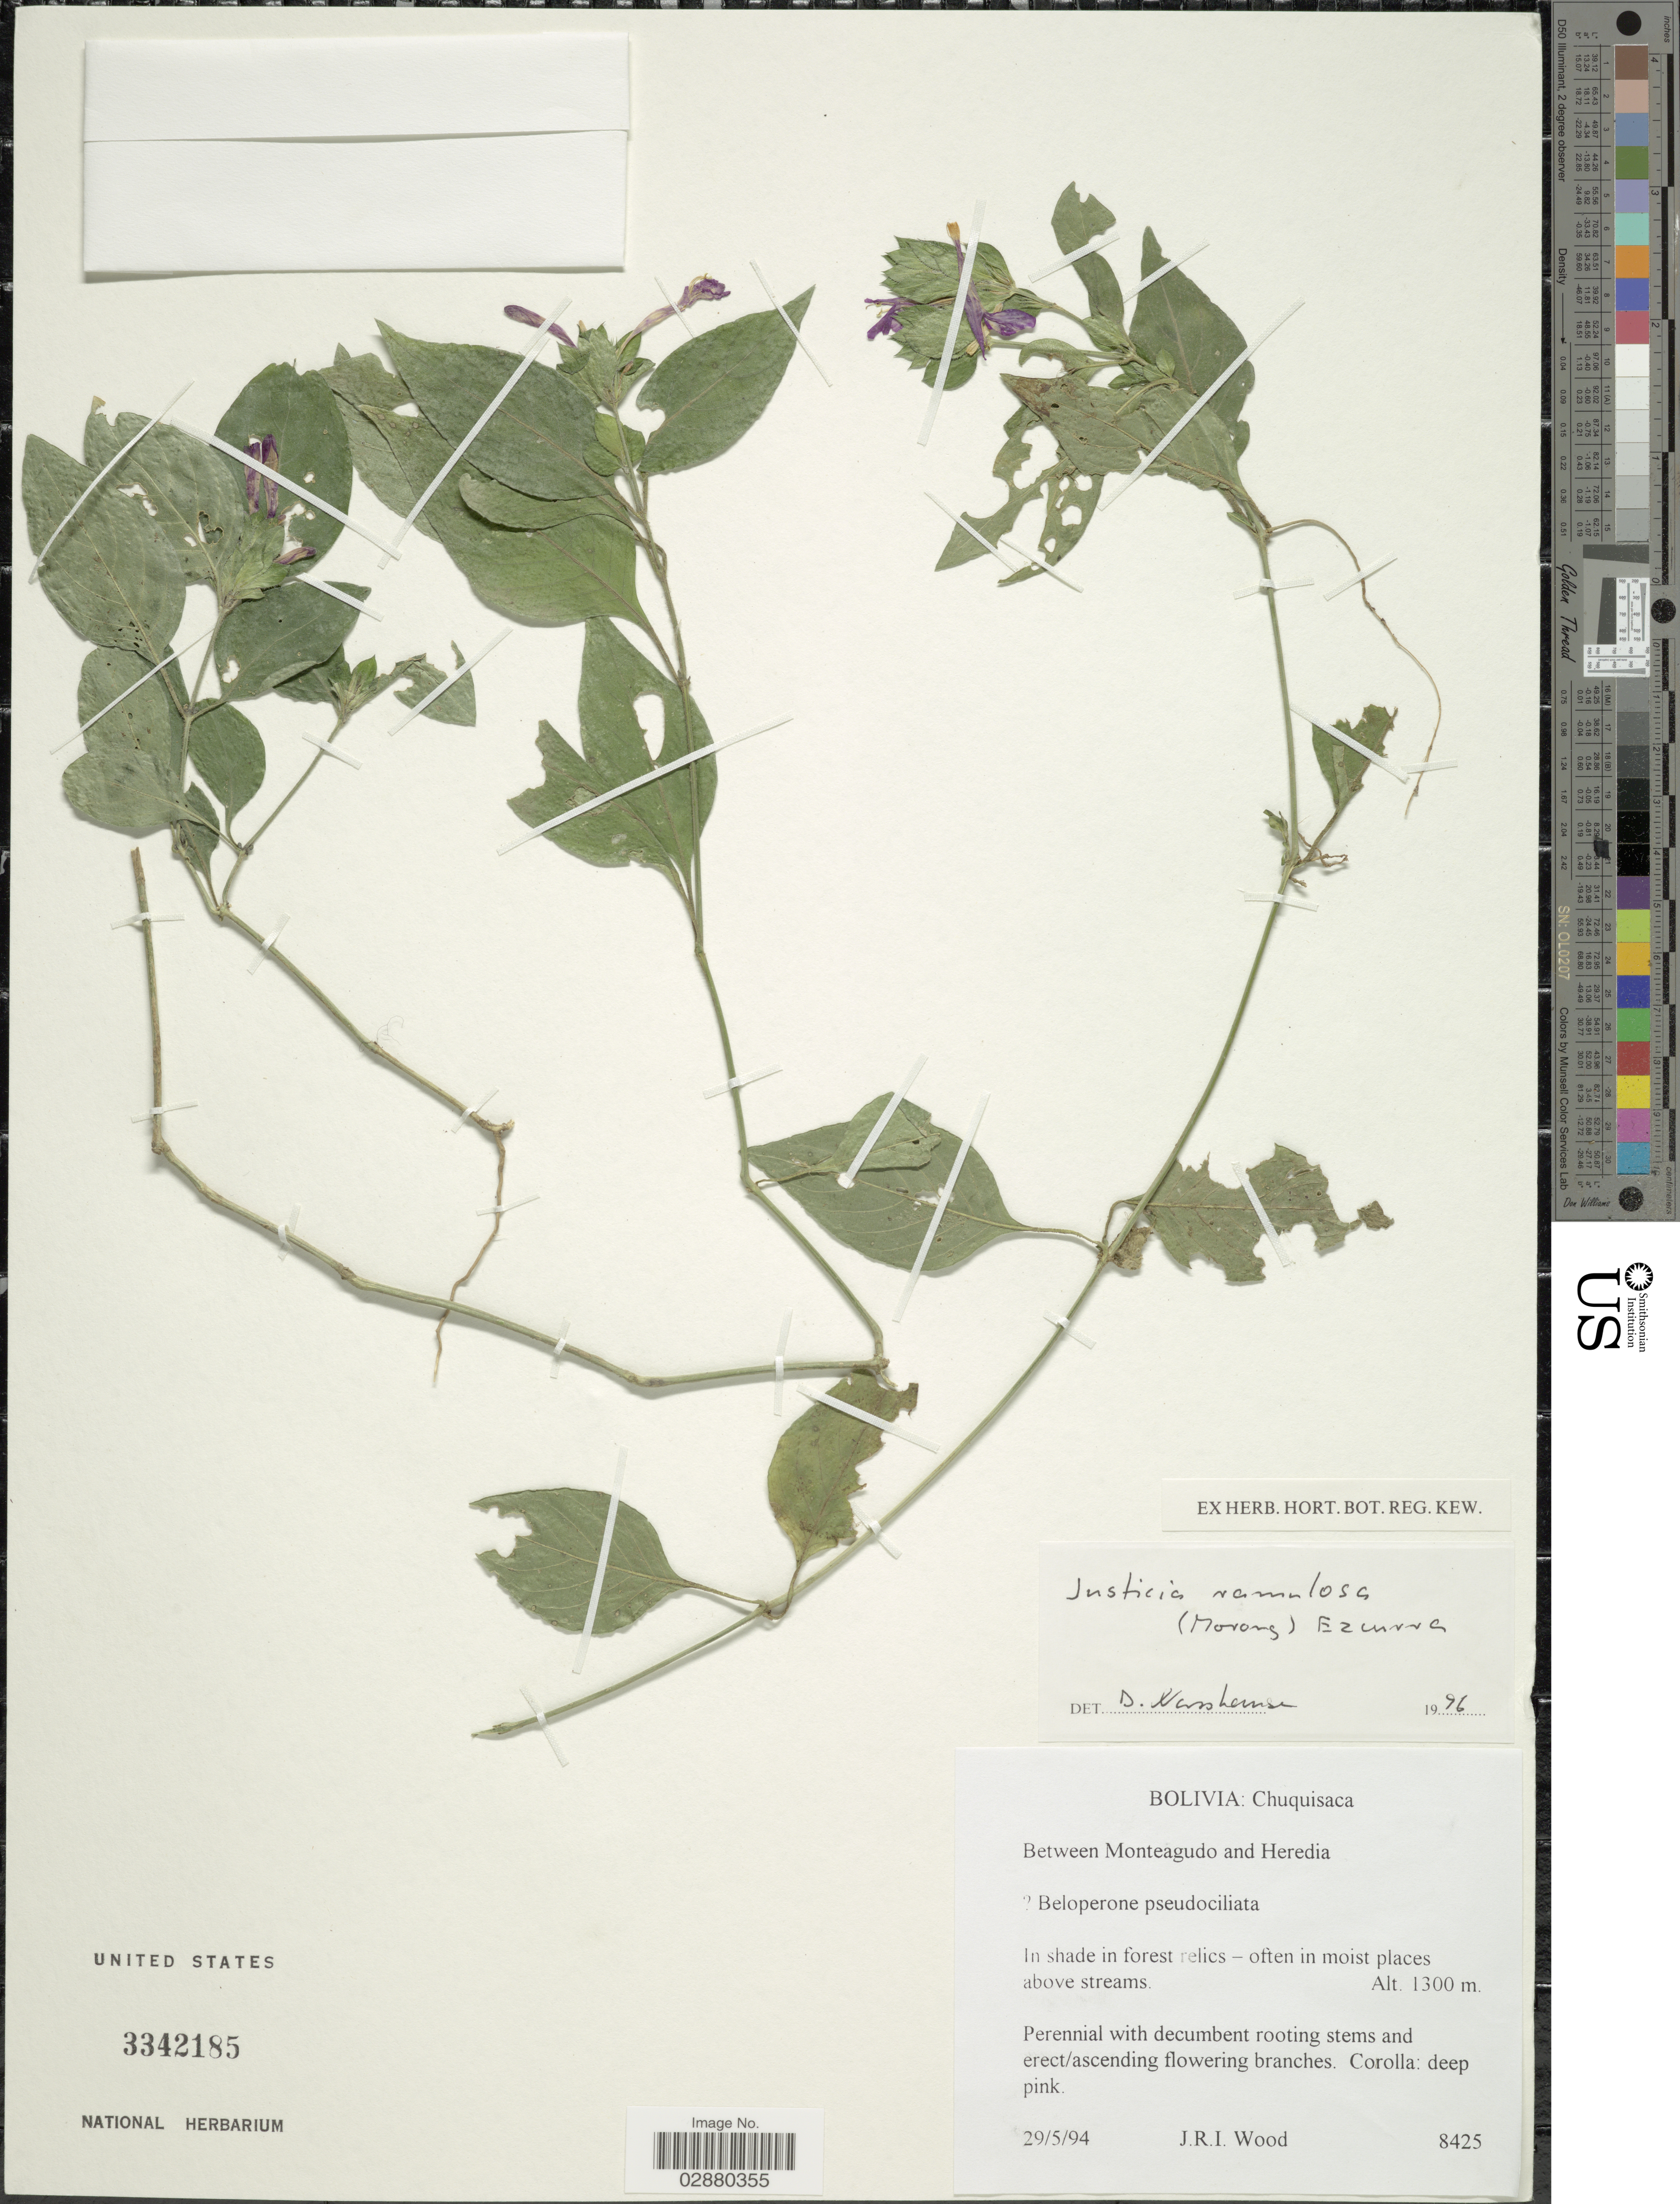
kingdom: Plantae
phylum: Tracheophyta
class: Magnoliopsida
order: Lamiales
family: Acanthaceae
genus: Justicia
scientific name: Justicia ramulosa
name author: (Morong) V.A.W. Graham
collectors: J. R. I. Wood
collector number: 8425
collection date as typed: Transcribed d/m/y: 29/5/94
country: Bolivia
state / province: Chuquisaca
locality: Between Monteagudo and Heredia.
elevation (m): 1300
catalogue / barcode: US 3342185